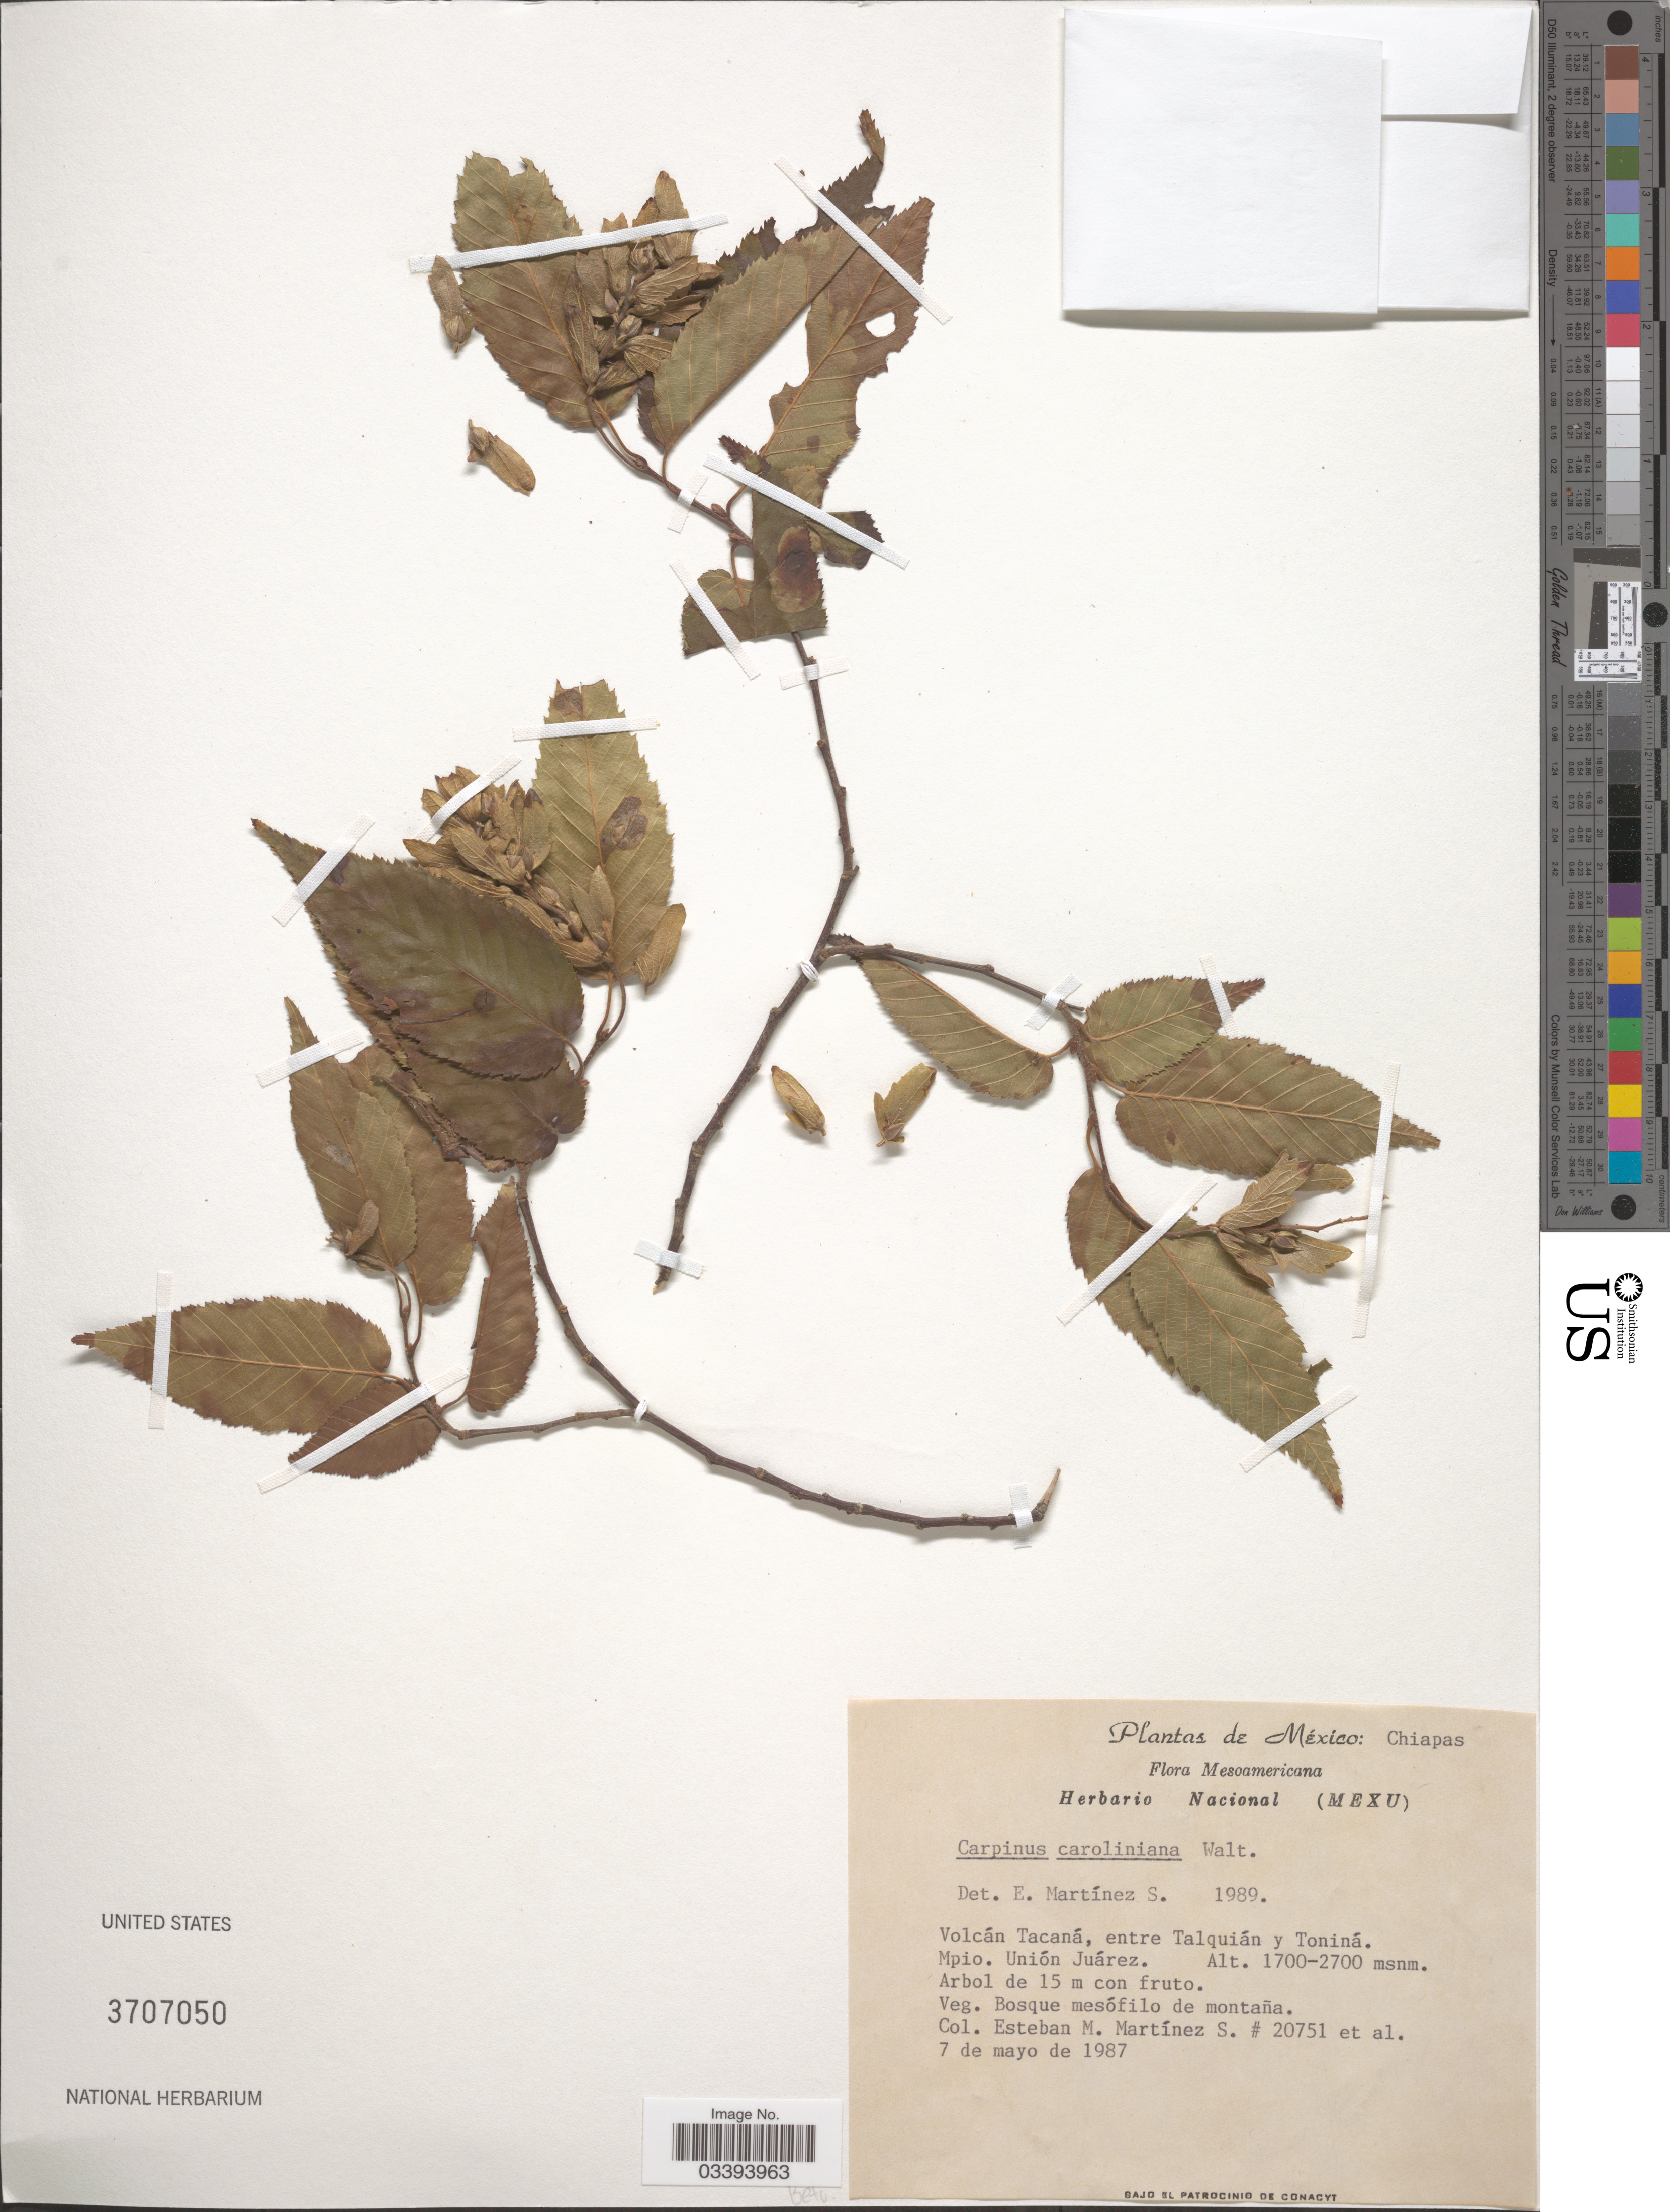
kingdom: Plantae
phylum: Tracheophyta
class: Magnoliopsida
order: Fagales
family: Betulaceae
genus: Carpinus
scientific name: Carpinus caroliniana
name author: Walter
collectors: E. M. Martínez S. & et al.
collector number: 20751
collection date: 1987-05-07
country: Mexico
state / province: Chiapas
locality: Mesoamericana. Volcán Tacaná, entre Talquián y Toniná. Mpio. Unión Juárez.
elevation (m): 1700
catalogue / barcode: US 3707050